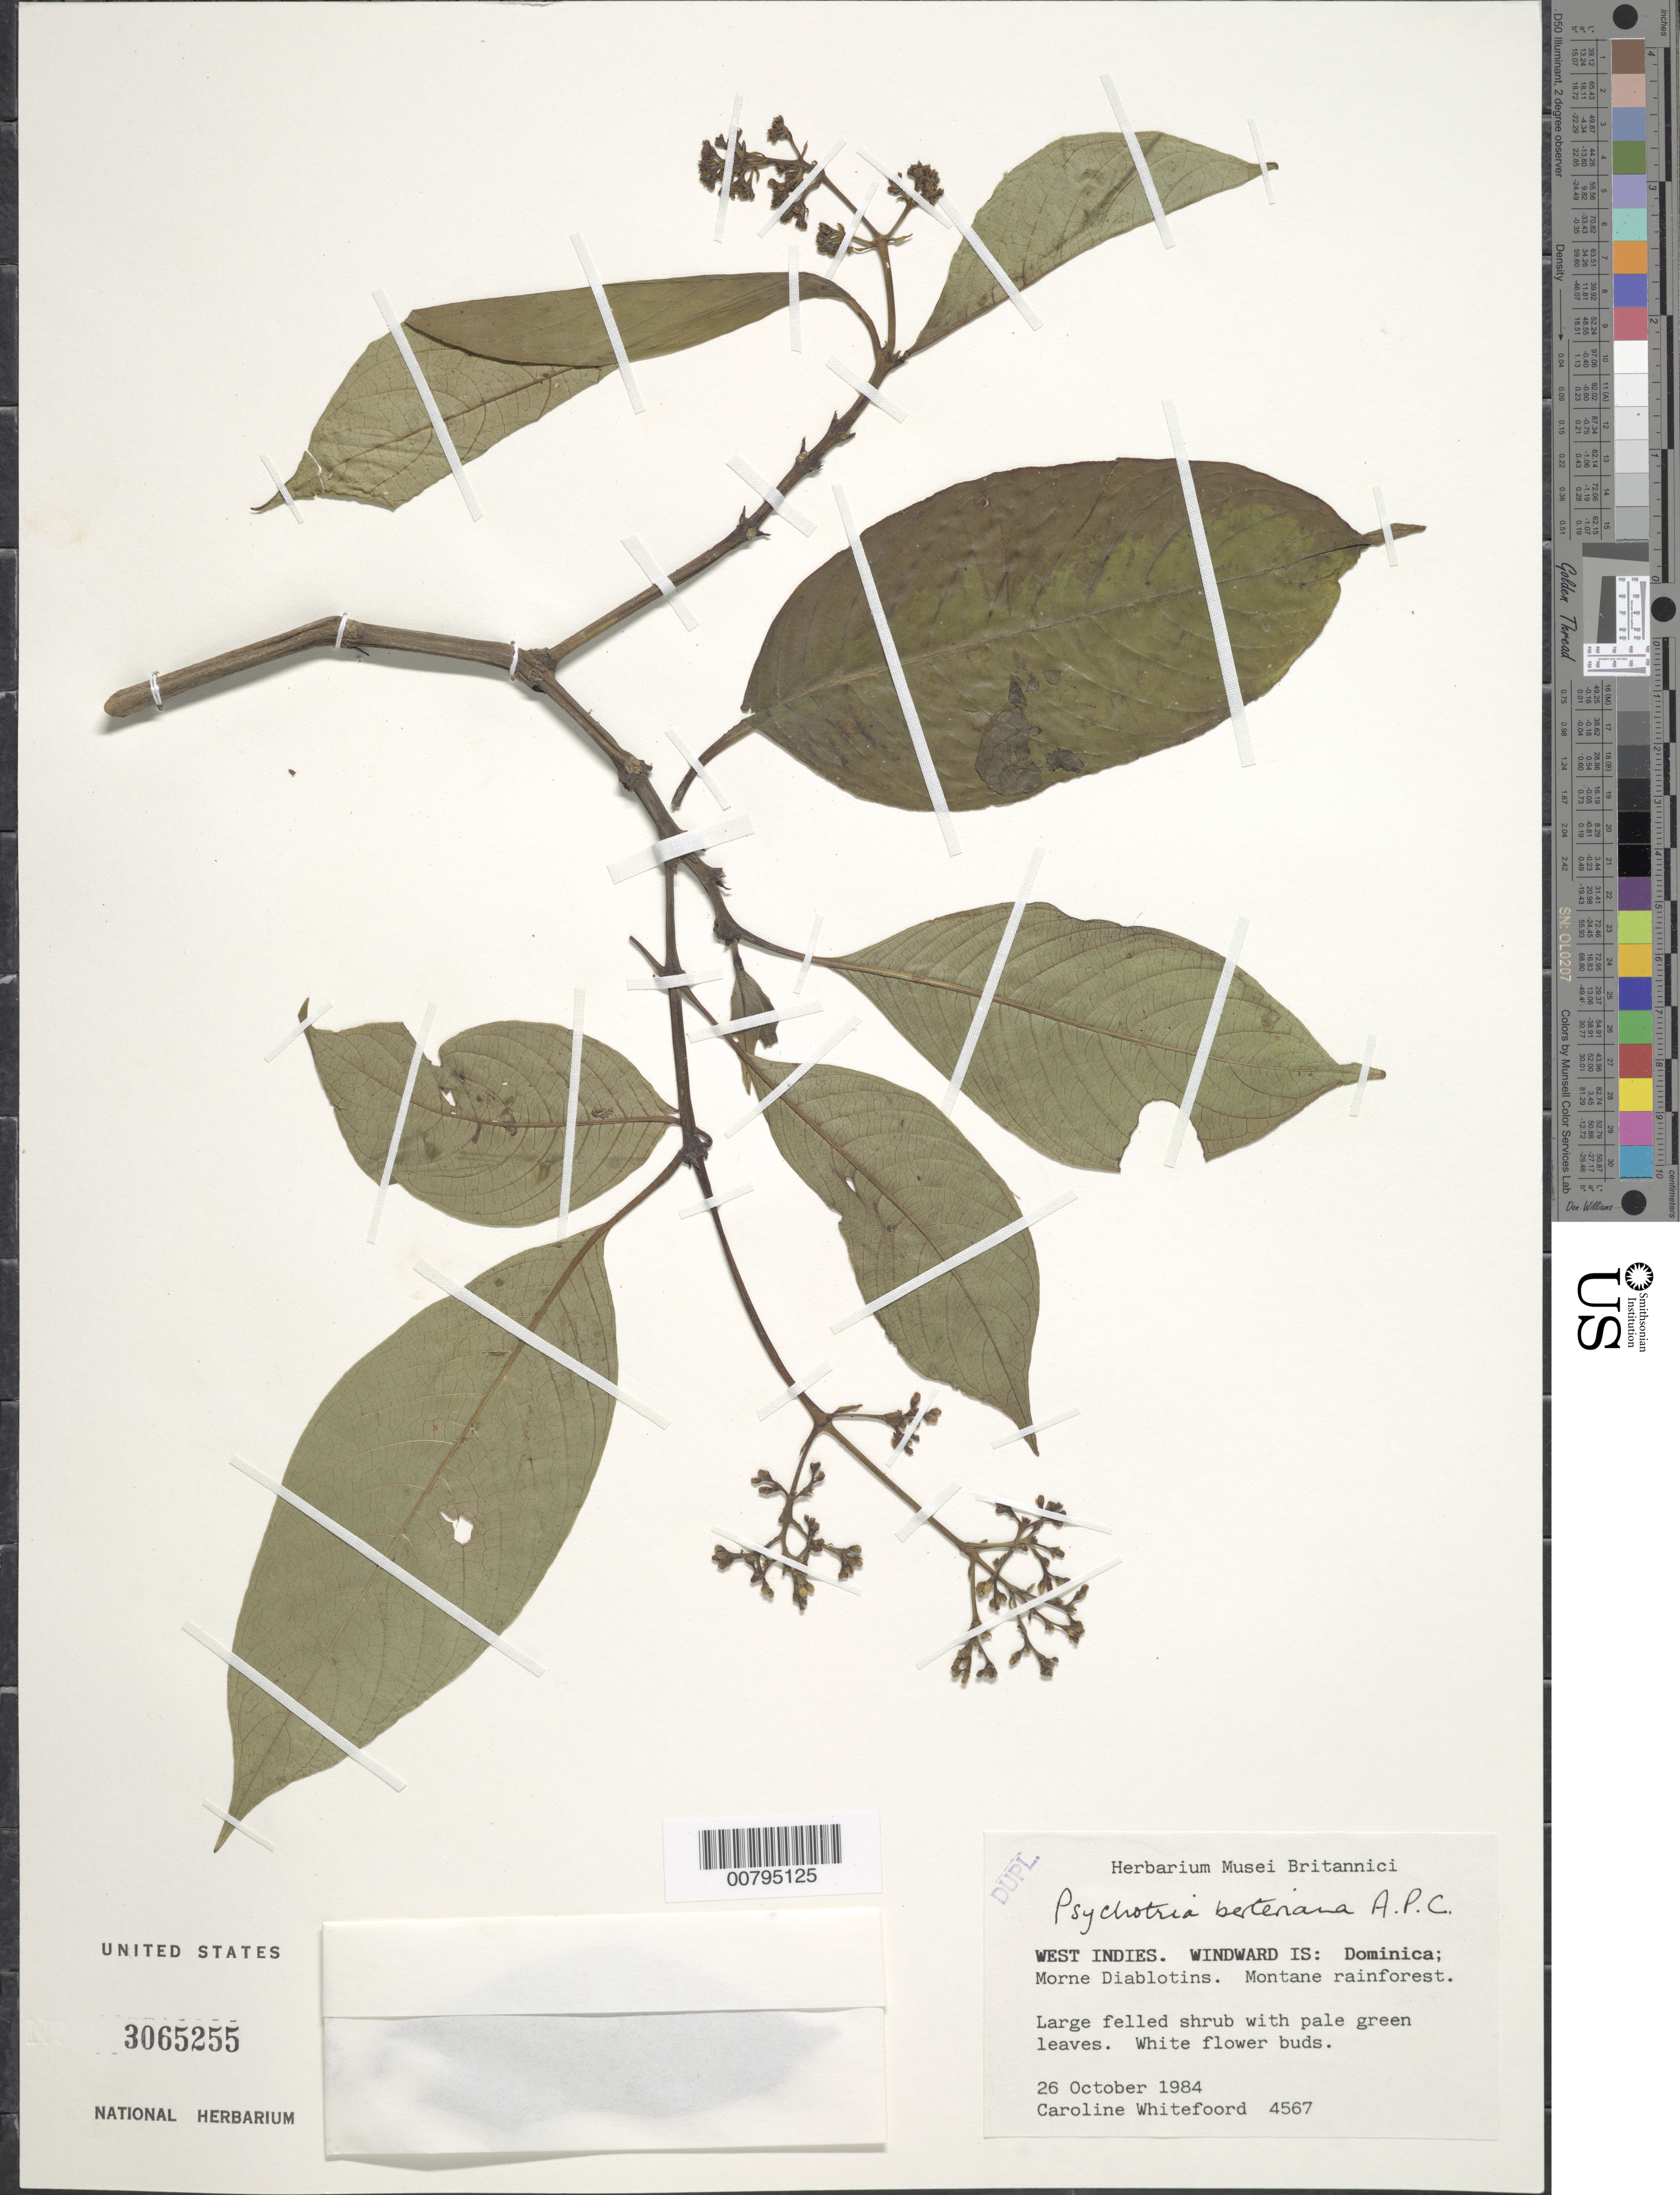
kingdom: Plantae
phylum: Tracheophyta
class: Magnoliopsida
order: Gentianales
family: Rubiaceae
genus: Psychotria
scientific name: Psychotria berteroana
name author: DC.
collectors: C. Whitefoord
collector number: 4567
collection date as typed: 26 Oct 1984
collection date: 1984-10-26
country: Dominica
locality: Morne Diablotins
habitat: Montane rainforest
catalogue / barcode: US 3065255